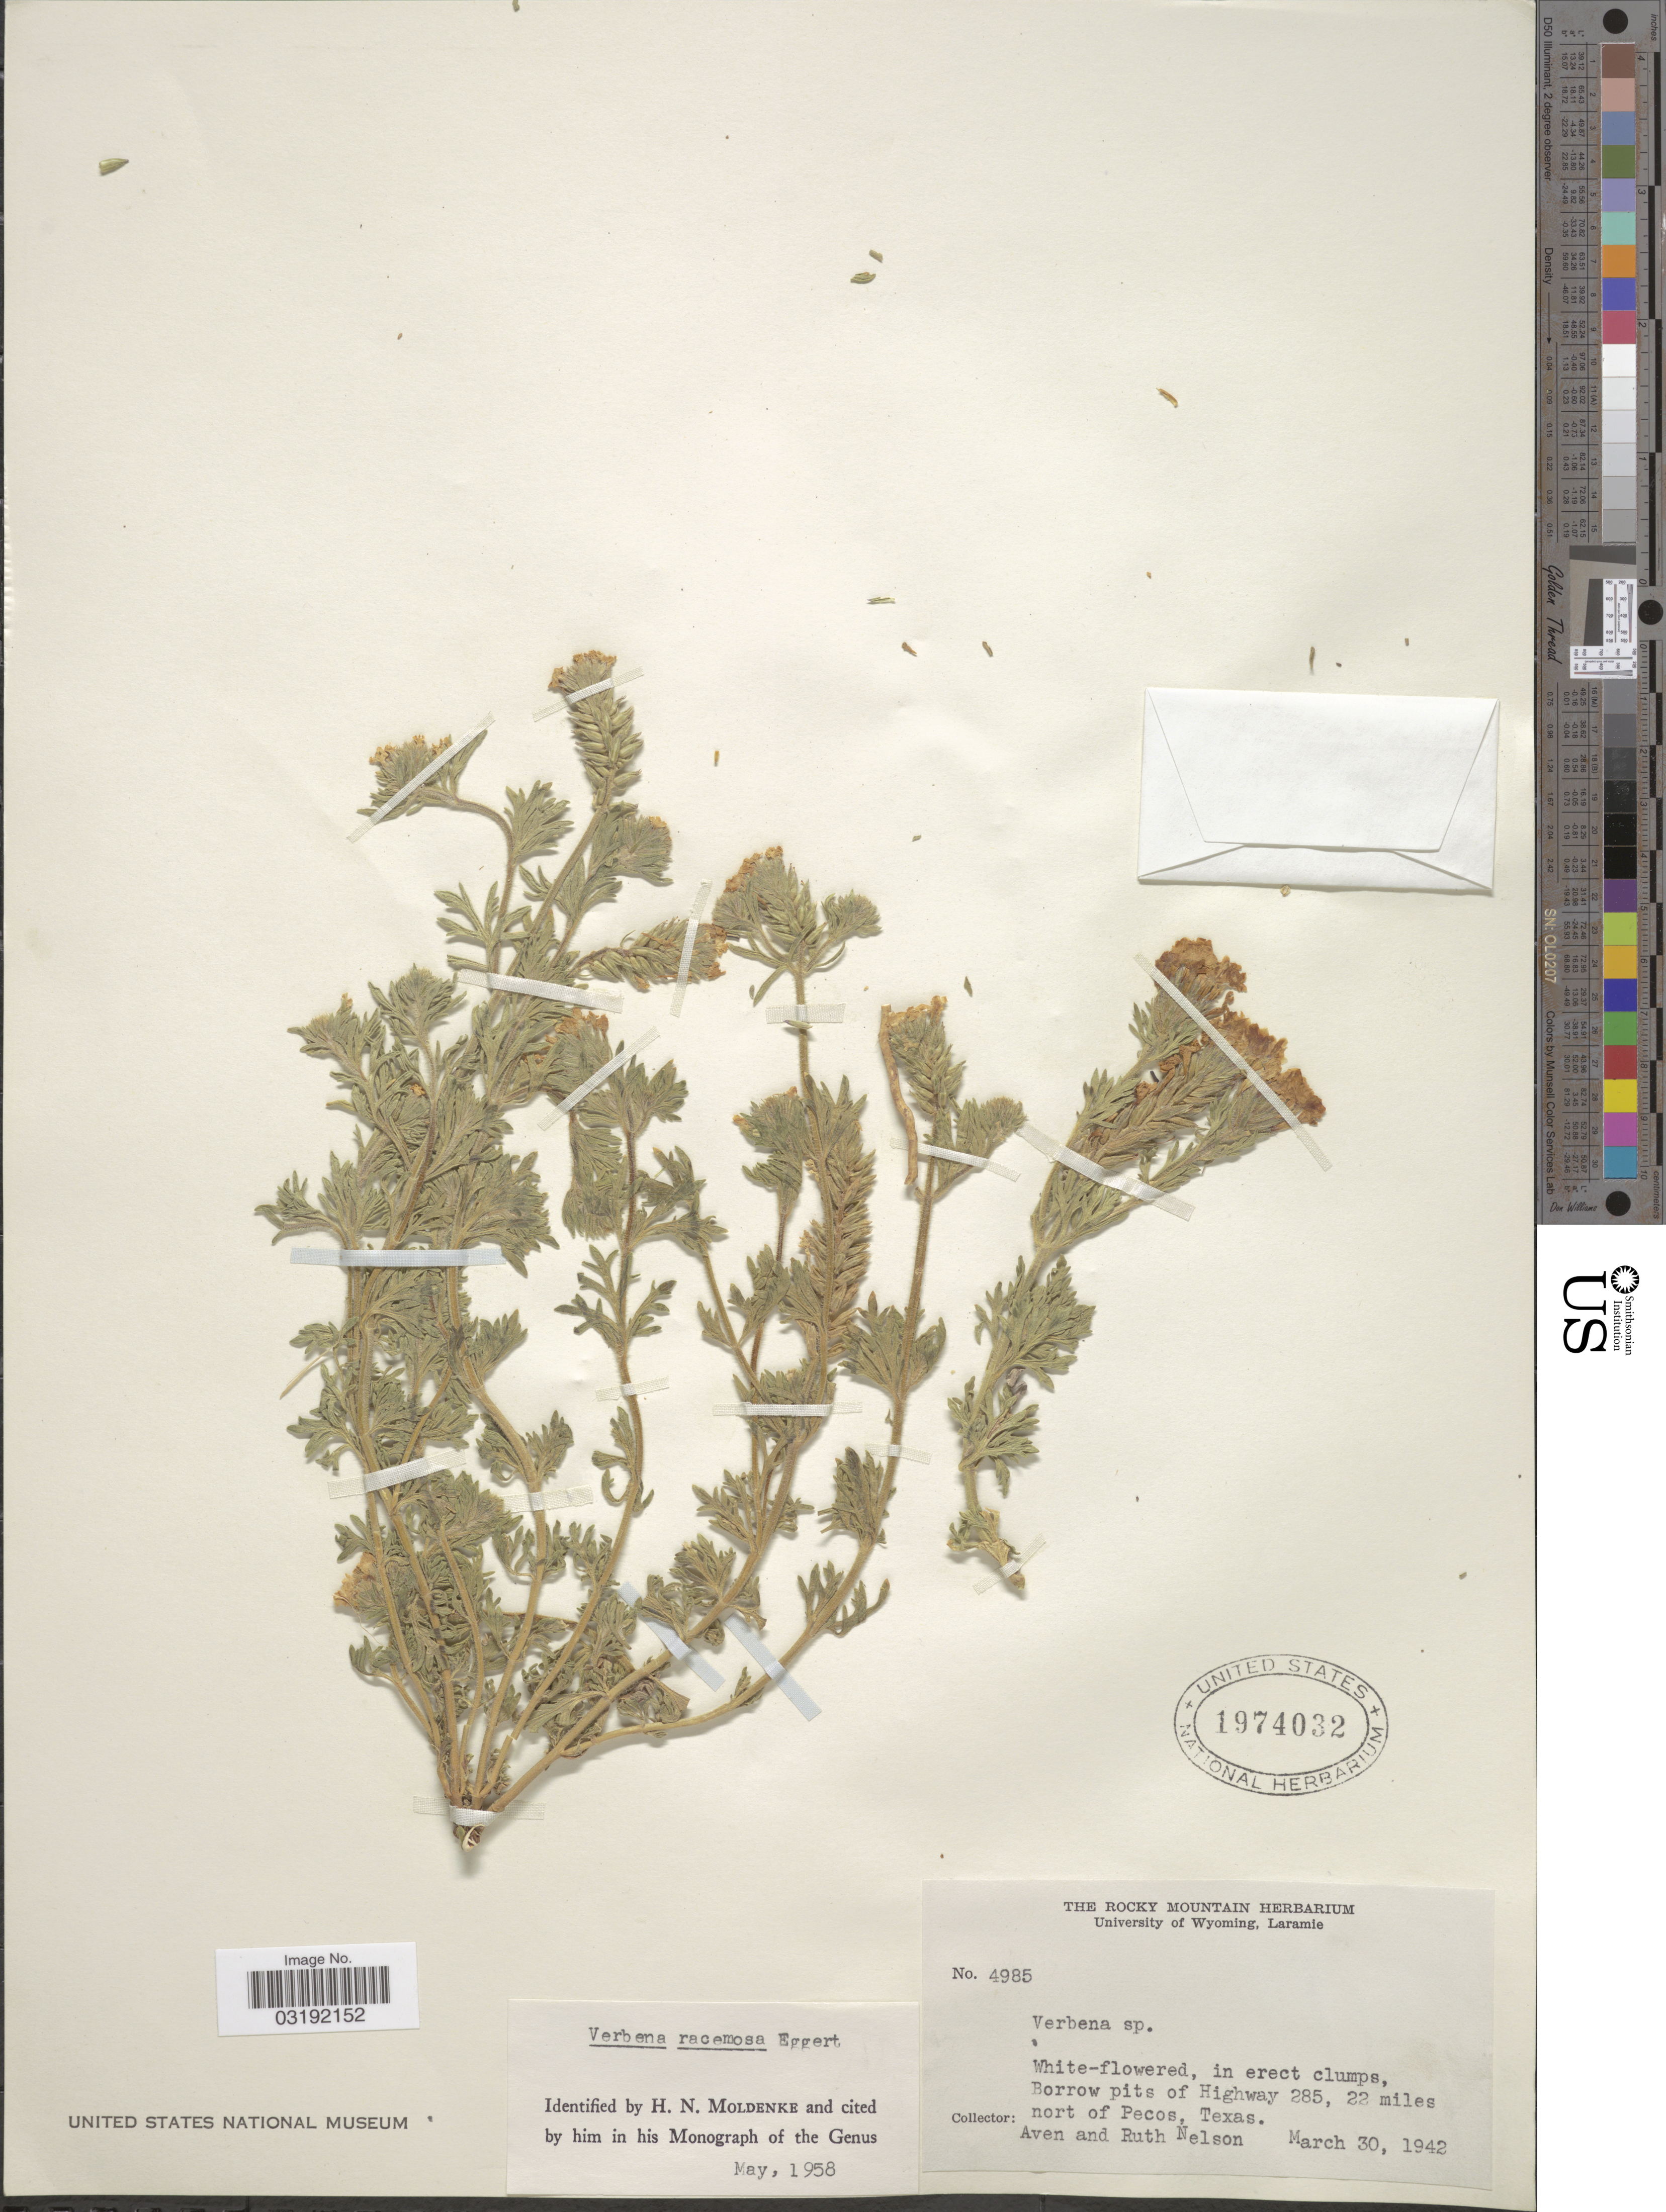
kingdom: Plantae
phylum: Tracheophyta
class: Magnoliopsida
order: Lamiales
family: Verbenaceae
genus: Verbena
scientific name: Verbena racemosa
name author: Eggert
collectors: A. Nelson & R. A. Nelson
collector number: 4985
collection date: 1942-03-30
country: United States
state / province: Texas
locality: Borrow pits of Highway 285, 22 miles nort of Pecos.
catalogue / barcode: US 1974032